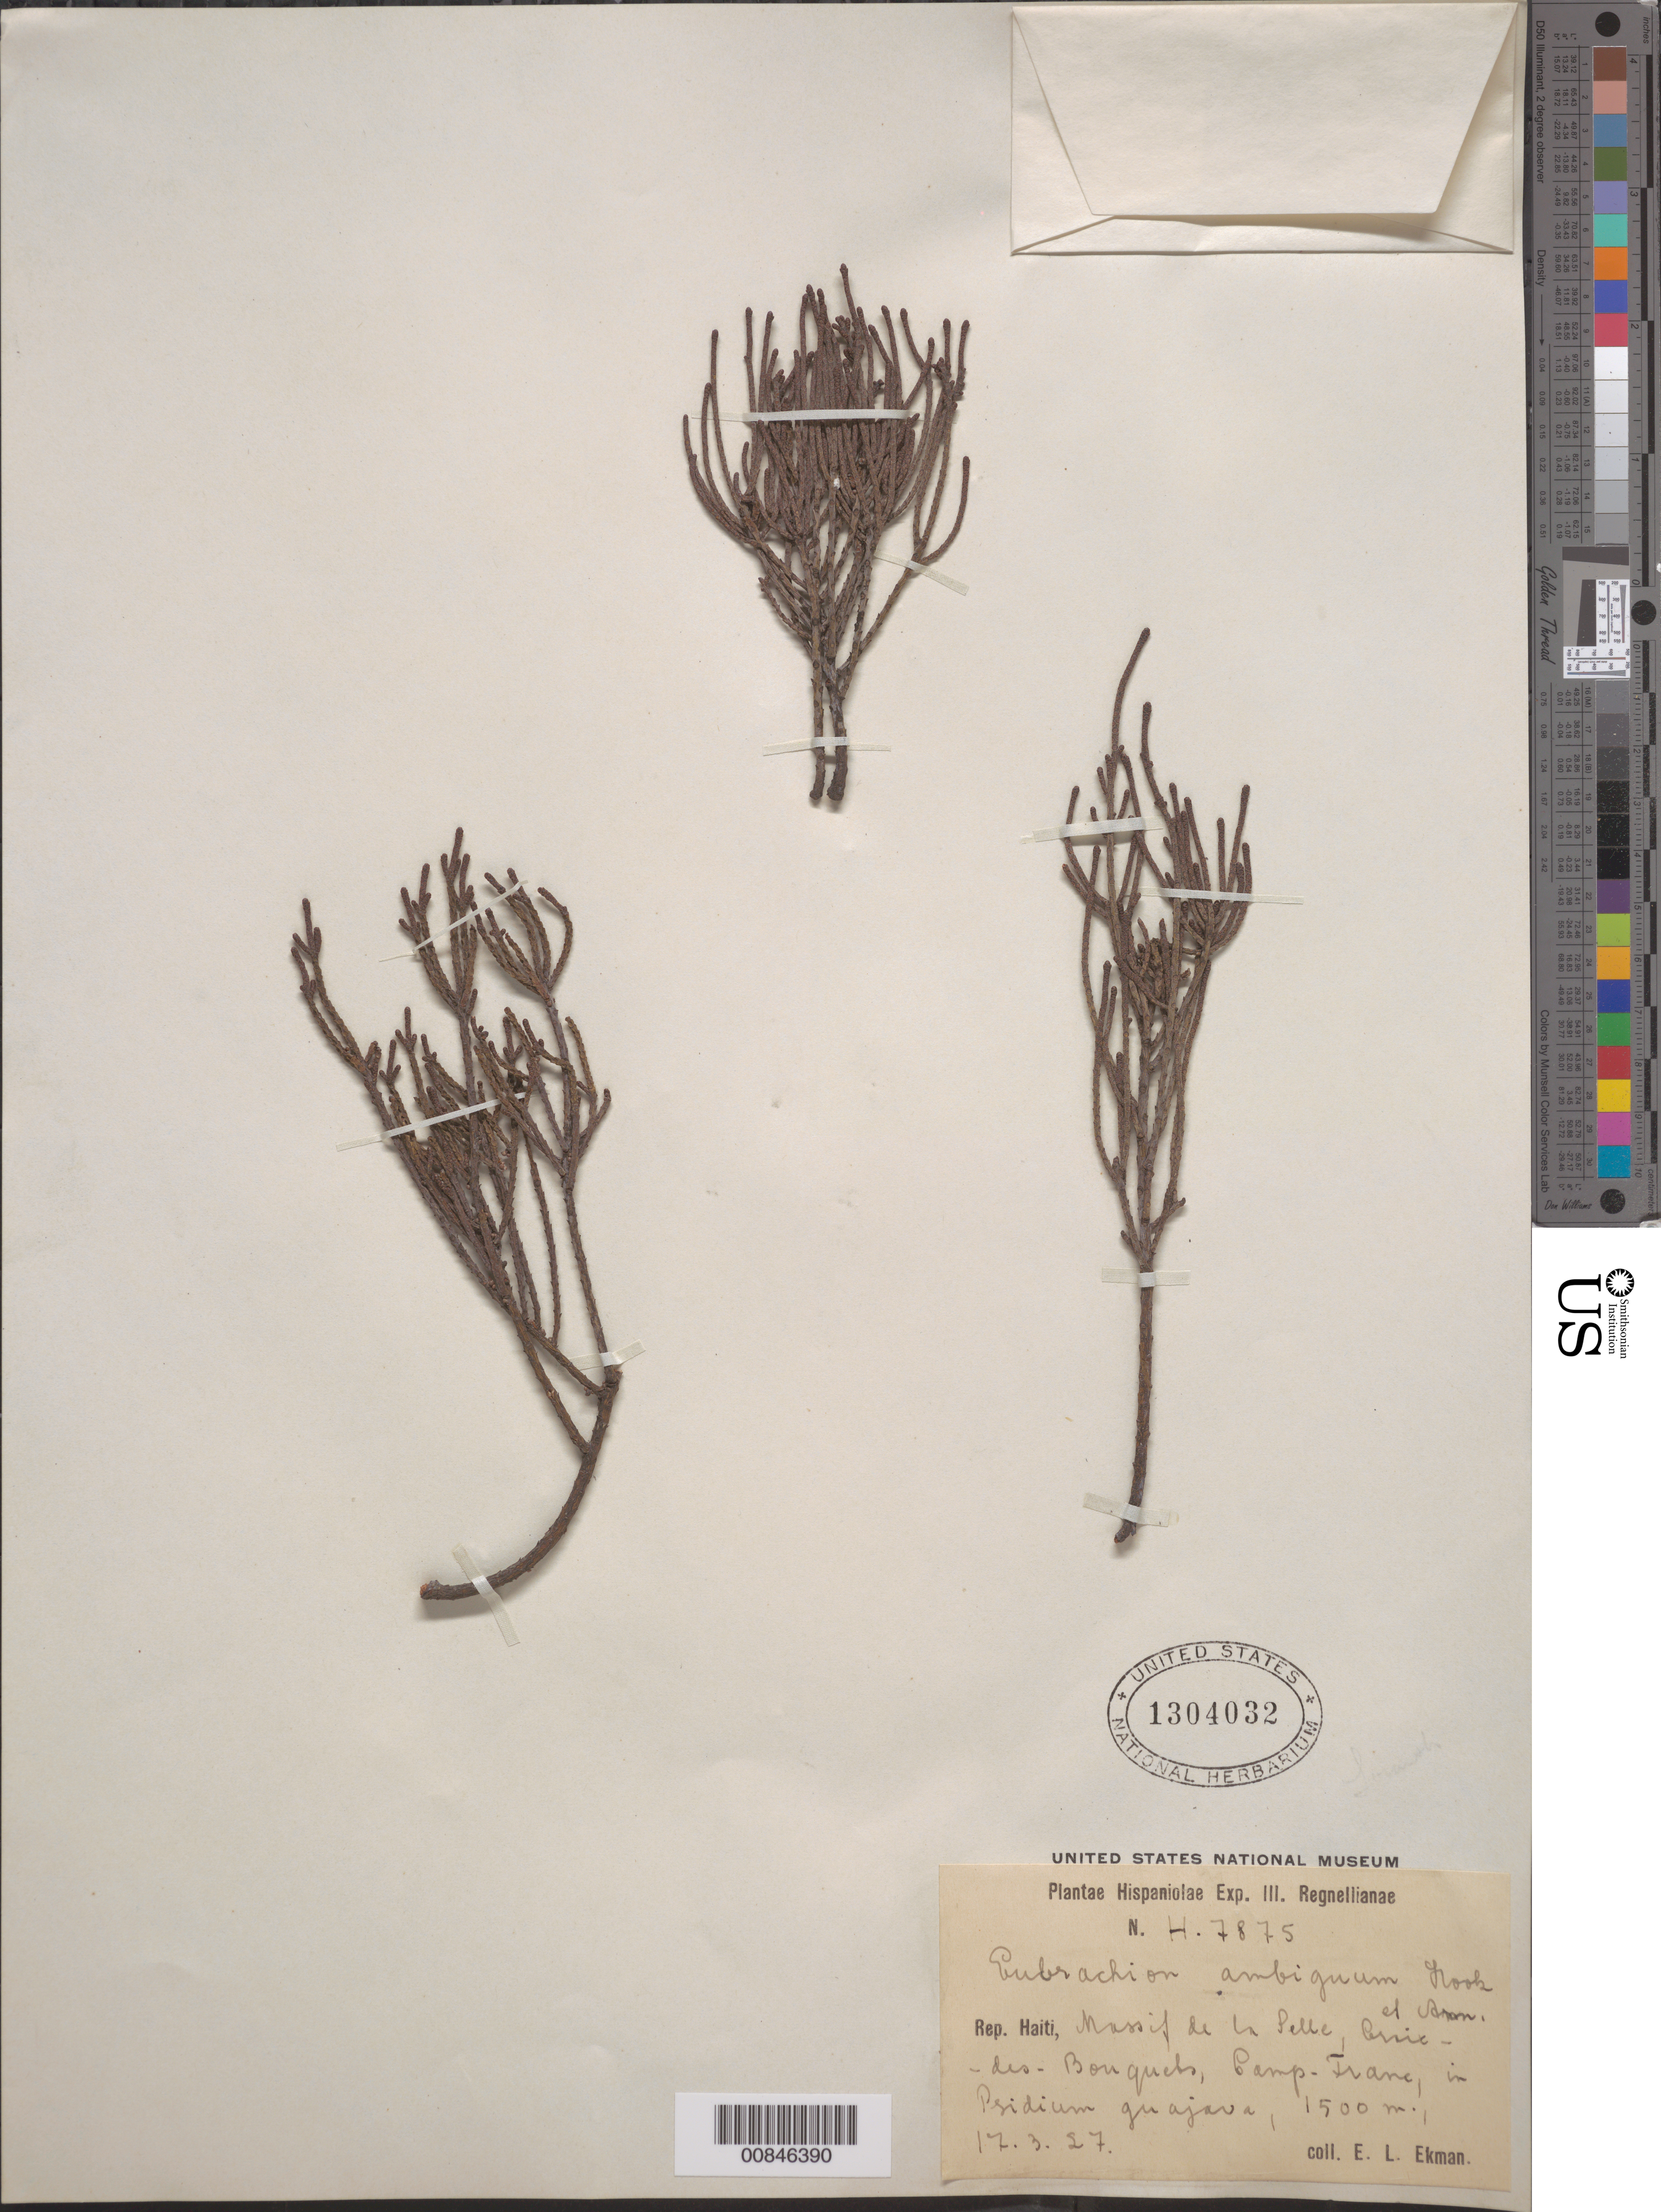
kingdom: Plantae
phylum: Tracheophyta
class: Magnoliopsida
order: Santalales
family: Santalaceae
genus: Eubrachion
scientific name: Eubrachion ambiguum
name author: (Hook. & Arn.) Engl.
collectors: E. L. Ekman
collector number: H 7875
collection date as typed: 17 Mar 1927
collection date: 1927-03-17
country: Haiti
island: Hispaniola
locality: Massif de la Selle, Croix des Bouquets, Camp-Franc.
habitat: In Psidium guajava.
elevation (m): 1500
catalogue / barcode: US 1304032